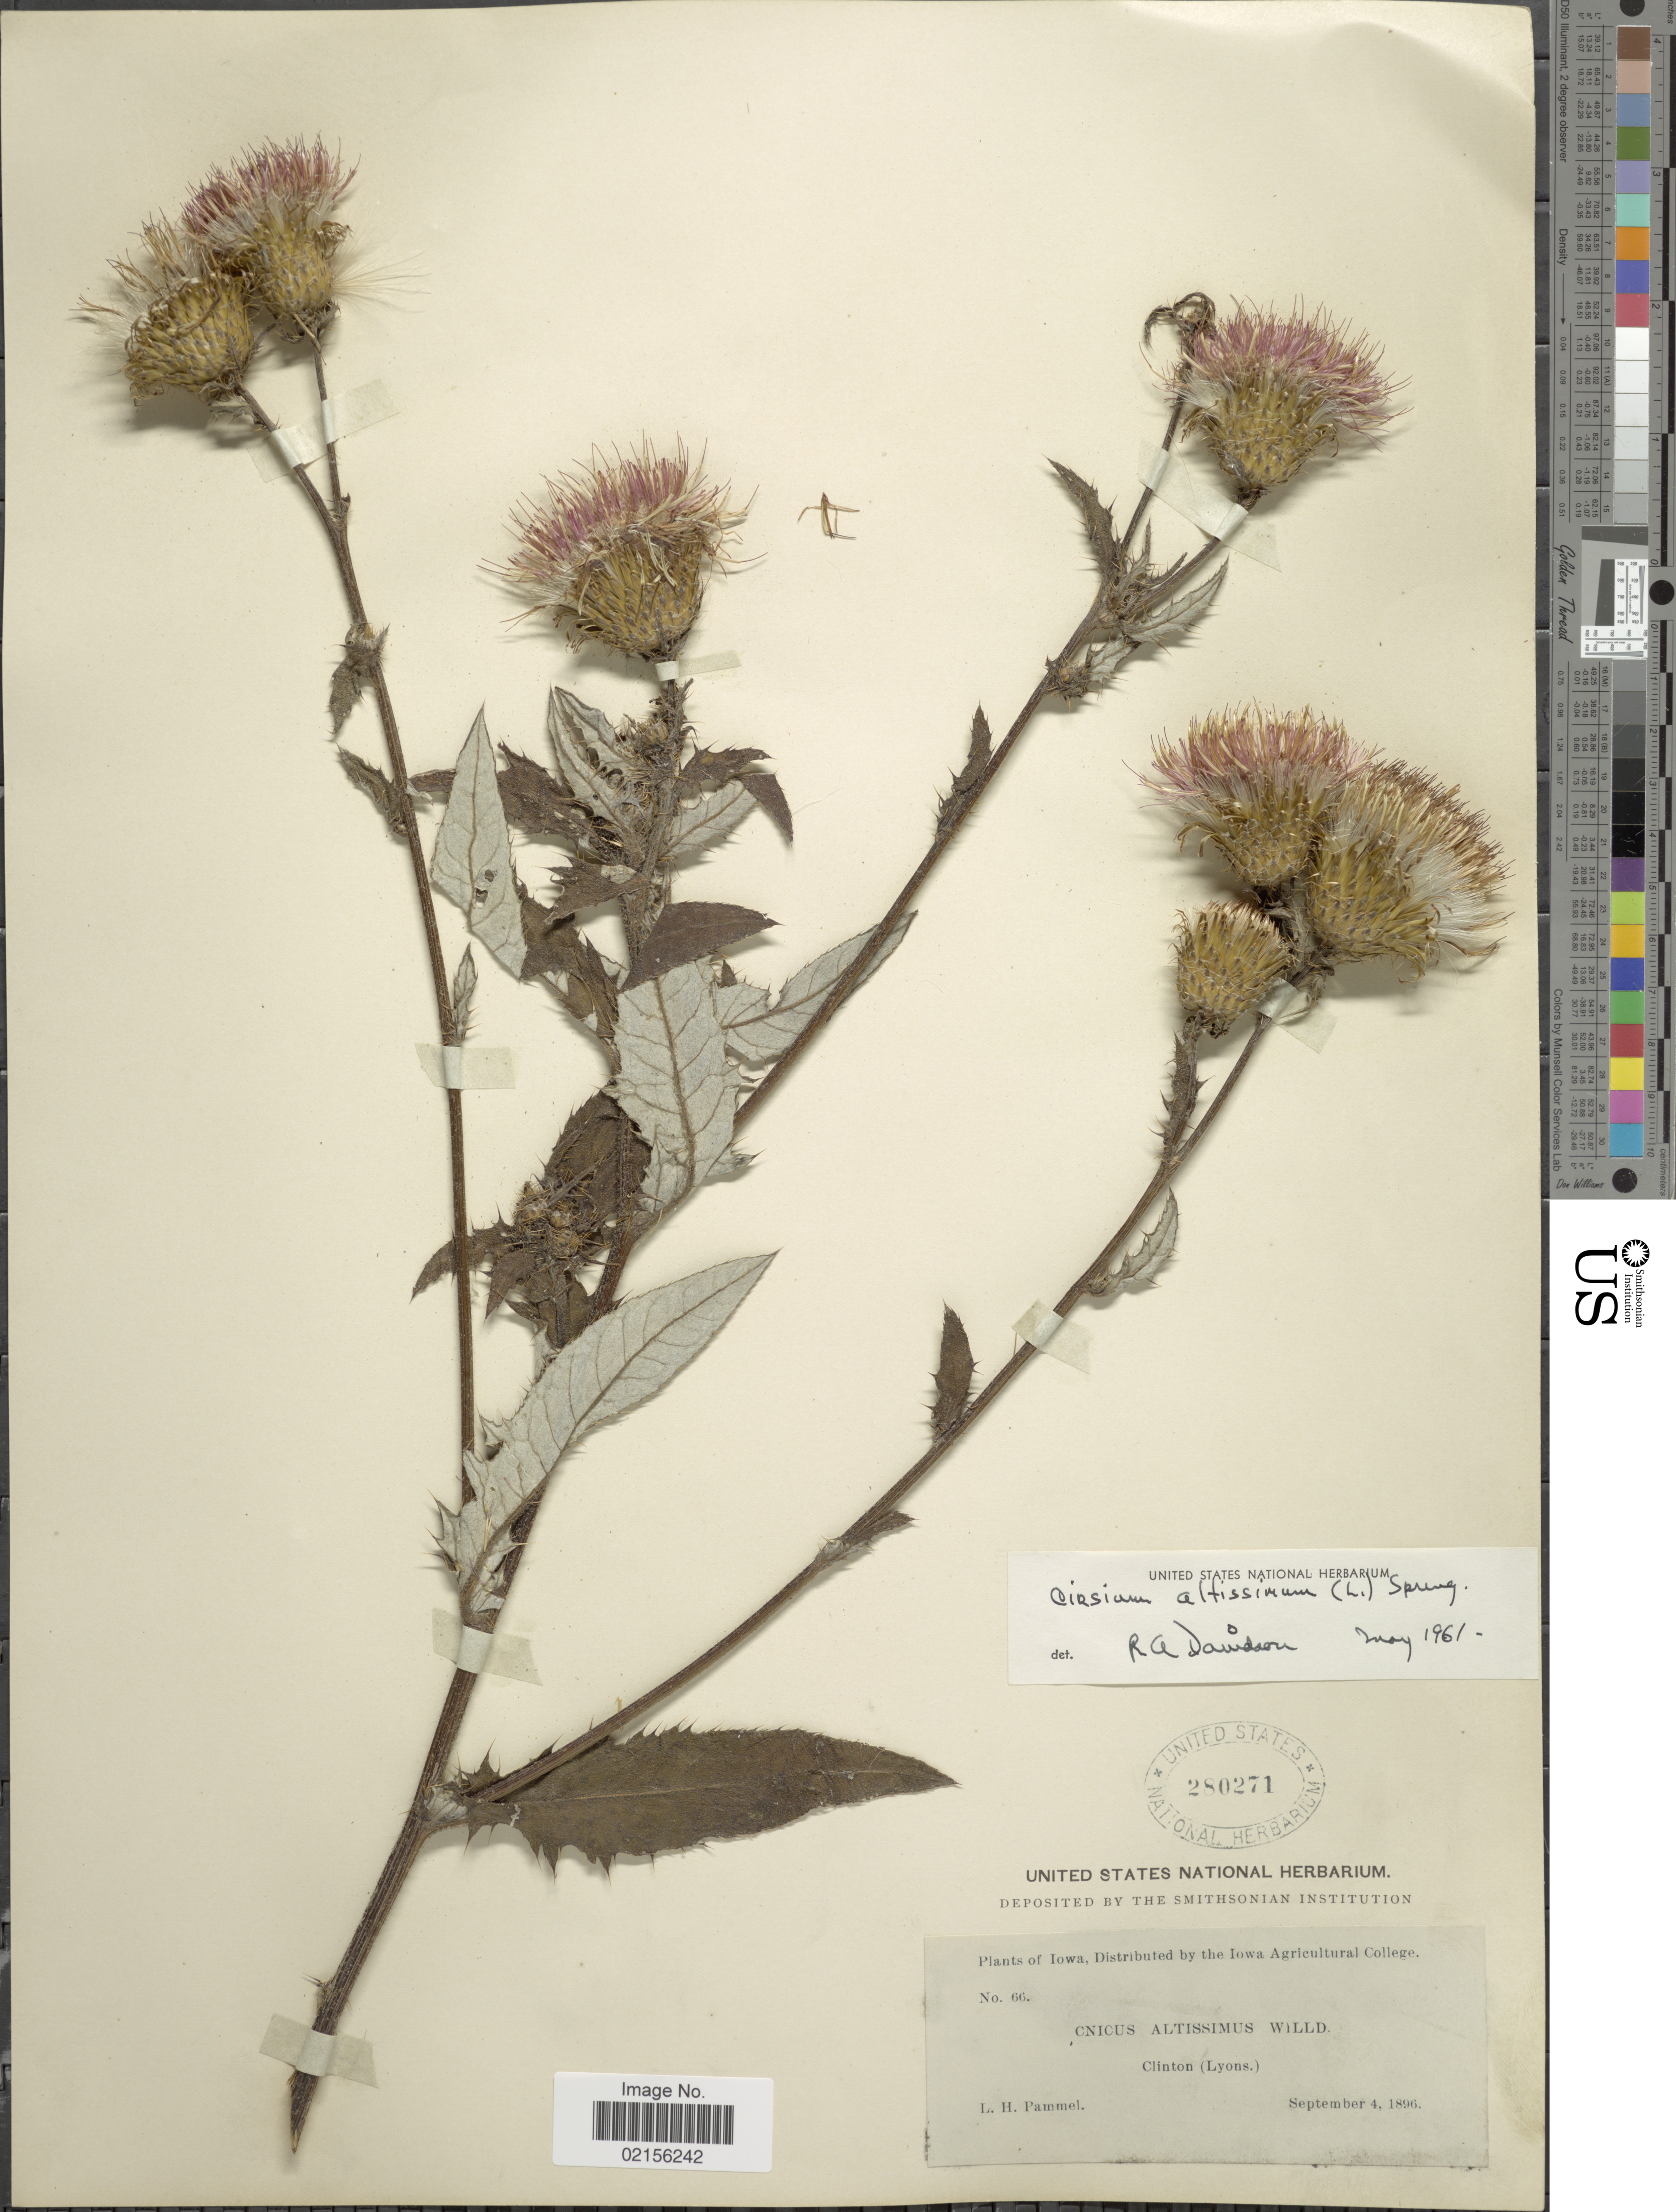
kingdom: Plantae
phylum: Tracheophyta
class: Magnoliopsida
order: Asterales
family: Asteraceae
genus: Cirsium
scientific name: Cirsium altissimum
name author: (L.) Spreng.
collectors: L. Pammel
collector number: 66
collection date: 1896-09-04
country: United States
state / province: Iowa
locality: Clinton (Lyons)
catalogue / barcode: US 280271